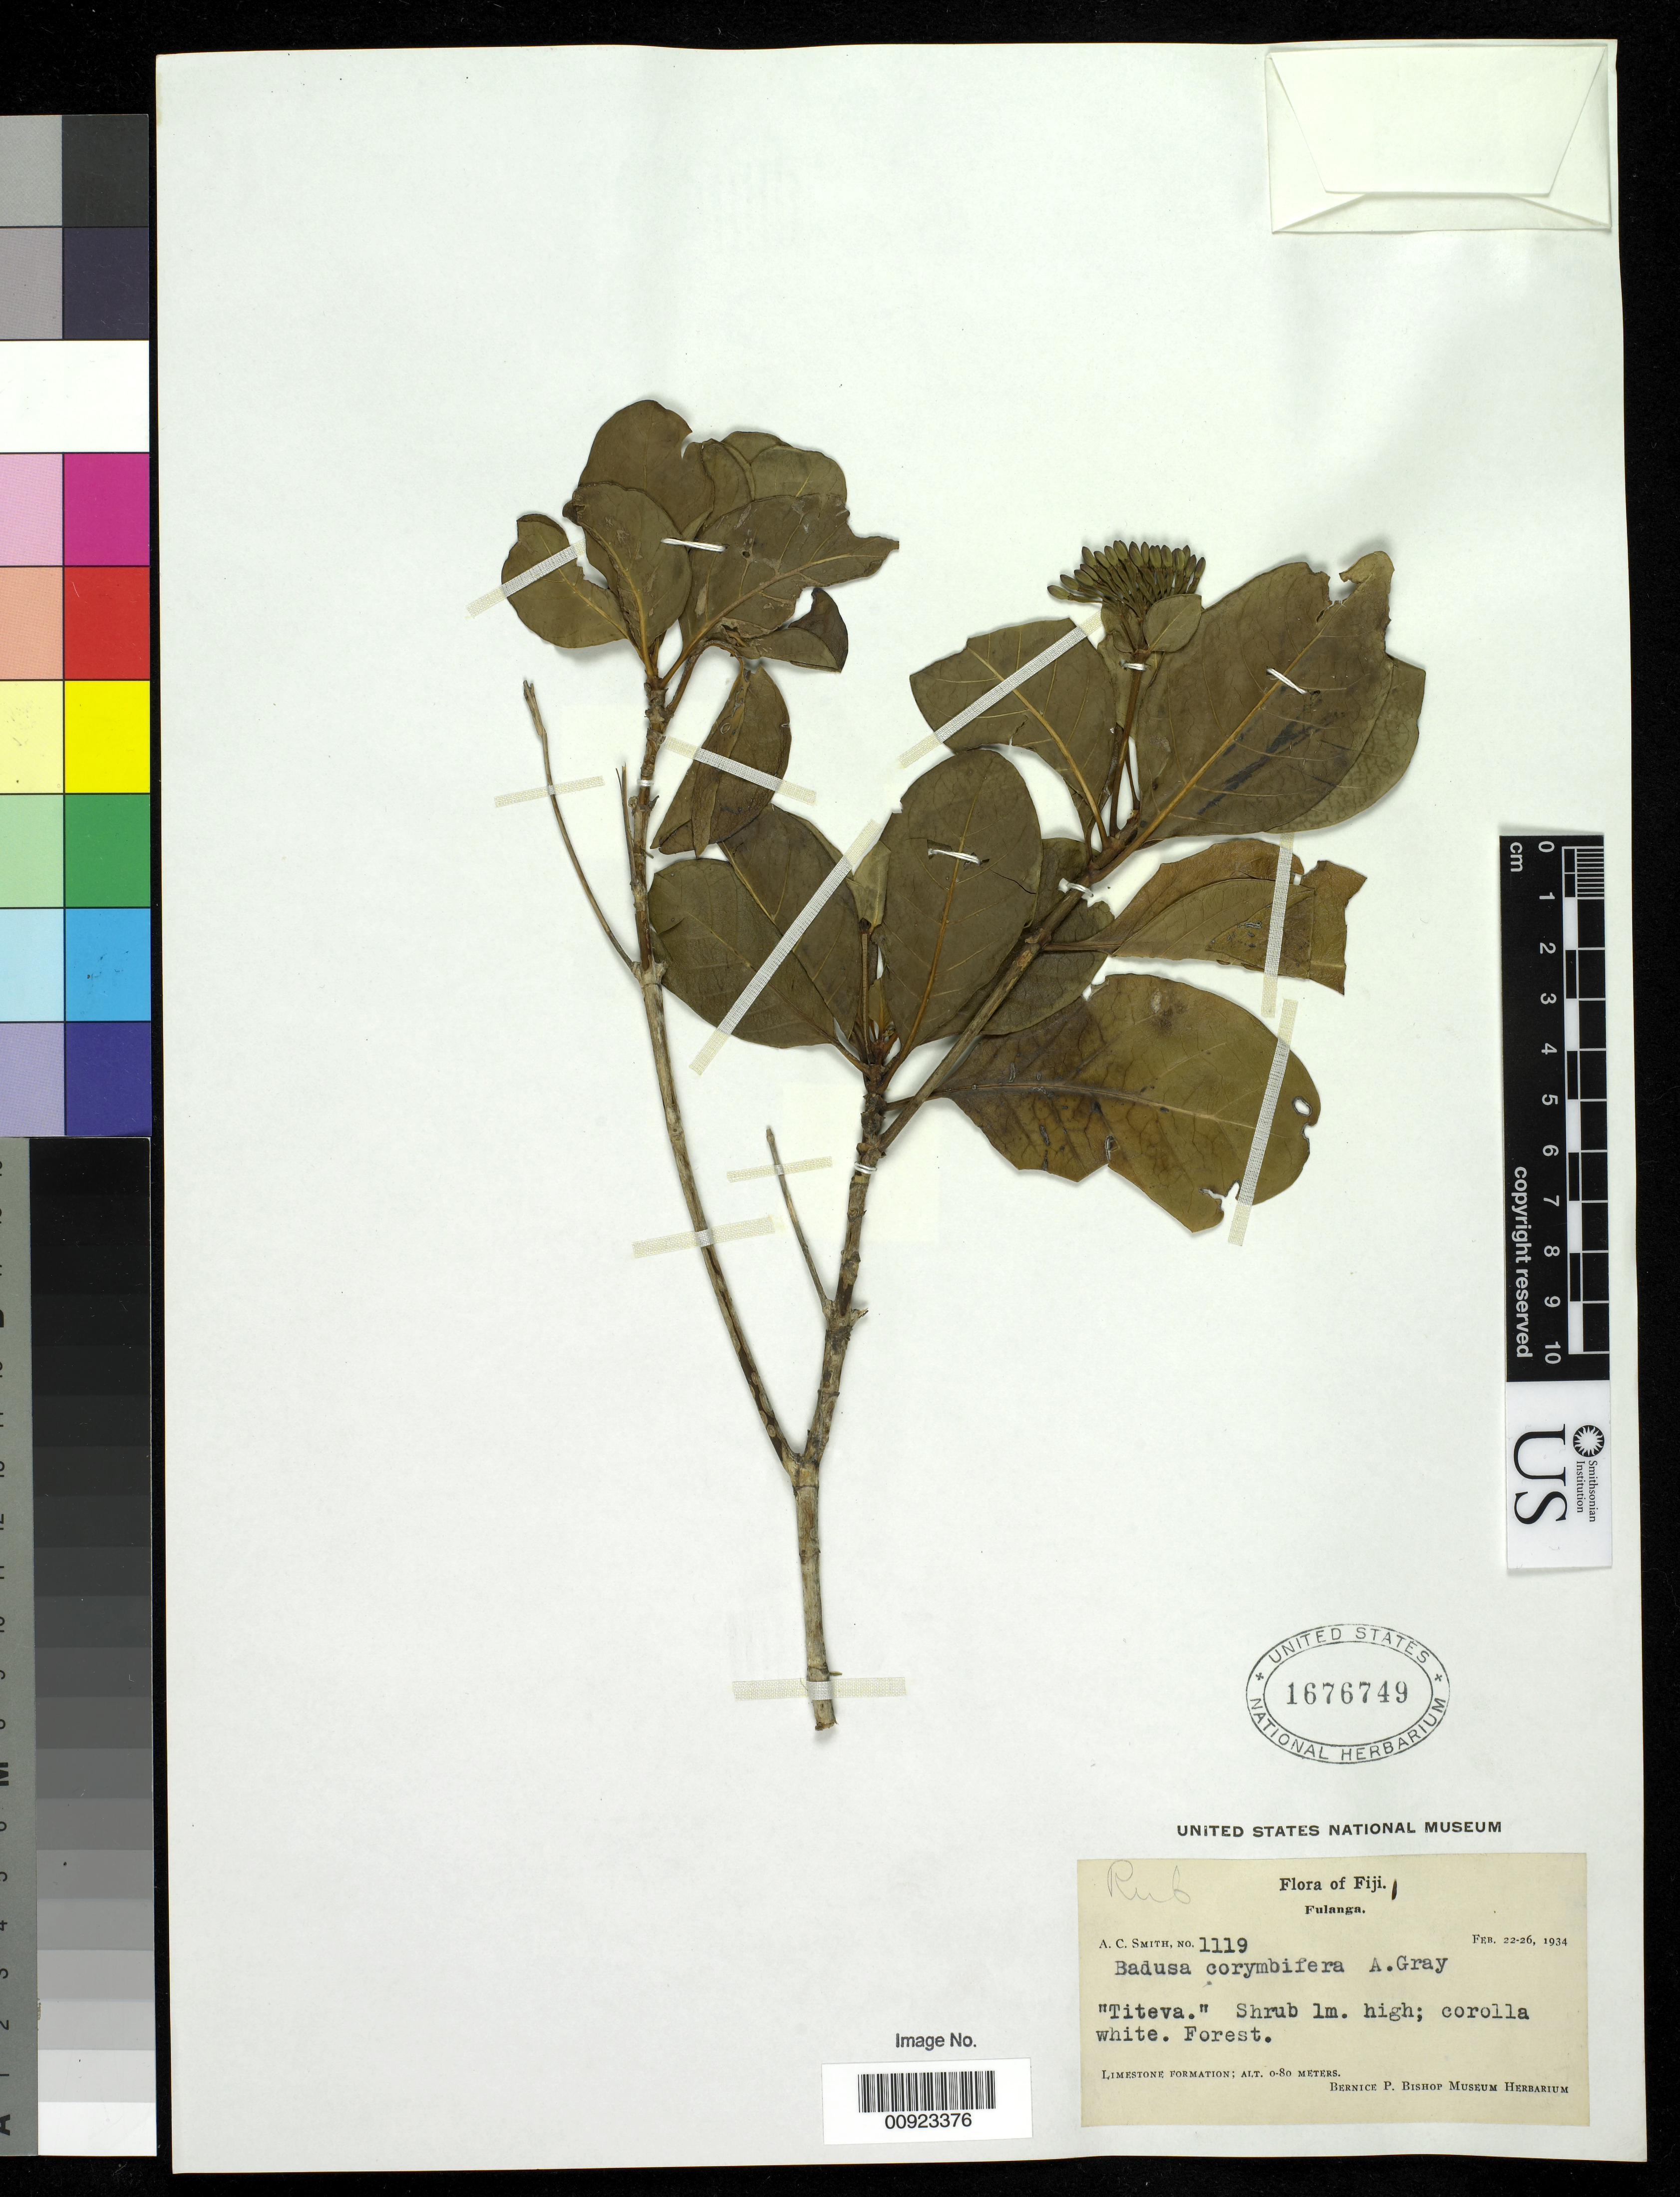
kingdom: Plantae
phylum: Tracheophyta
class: Magnoliopsida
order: Gentianales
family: Rubiaceae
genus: Badusa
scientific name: Badusa corymbifera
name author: (G. Forst.) A. Gray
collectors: C. A. Smith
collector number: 1119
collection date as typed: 22 Feb 1934 to 26 Feb 1934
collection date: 1934-02-22/1934-02-26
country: Fiji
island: Fulaga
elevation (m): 0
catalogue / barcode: US 1676749